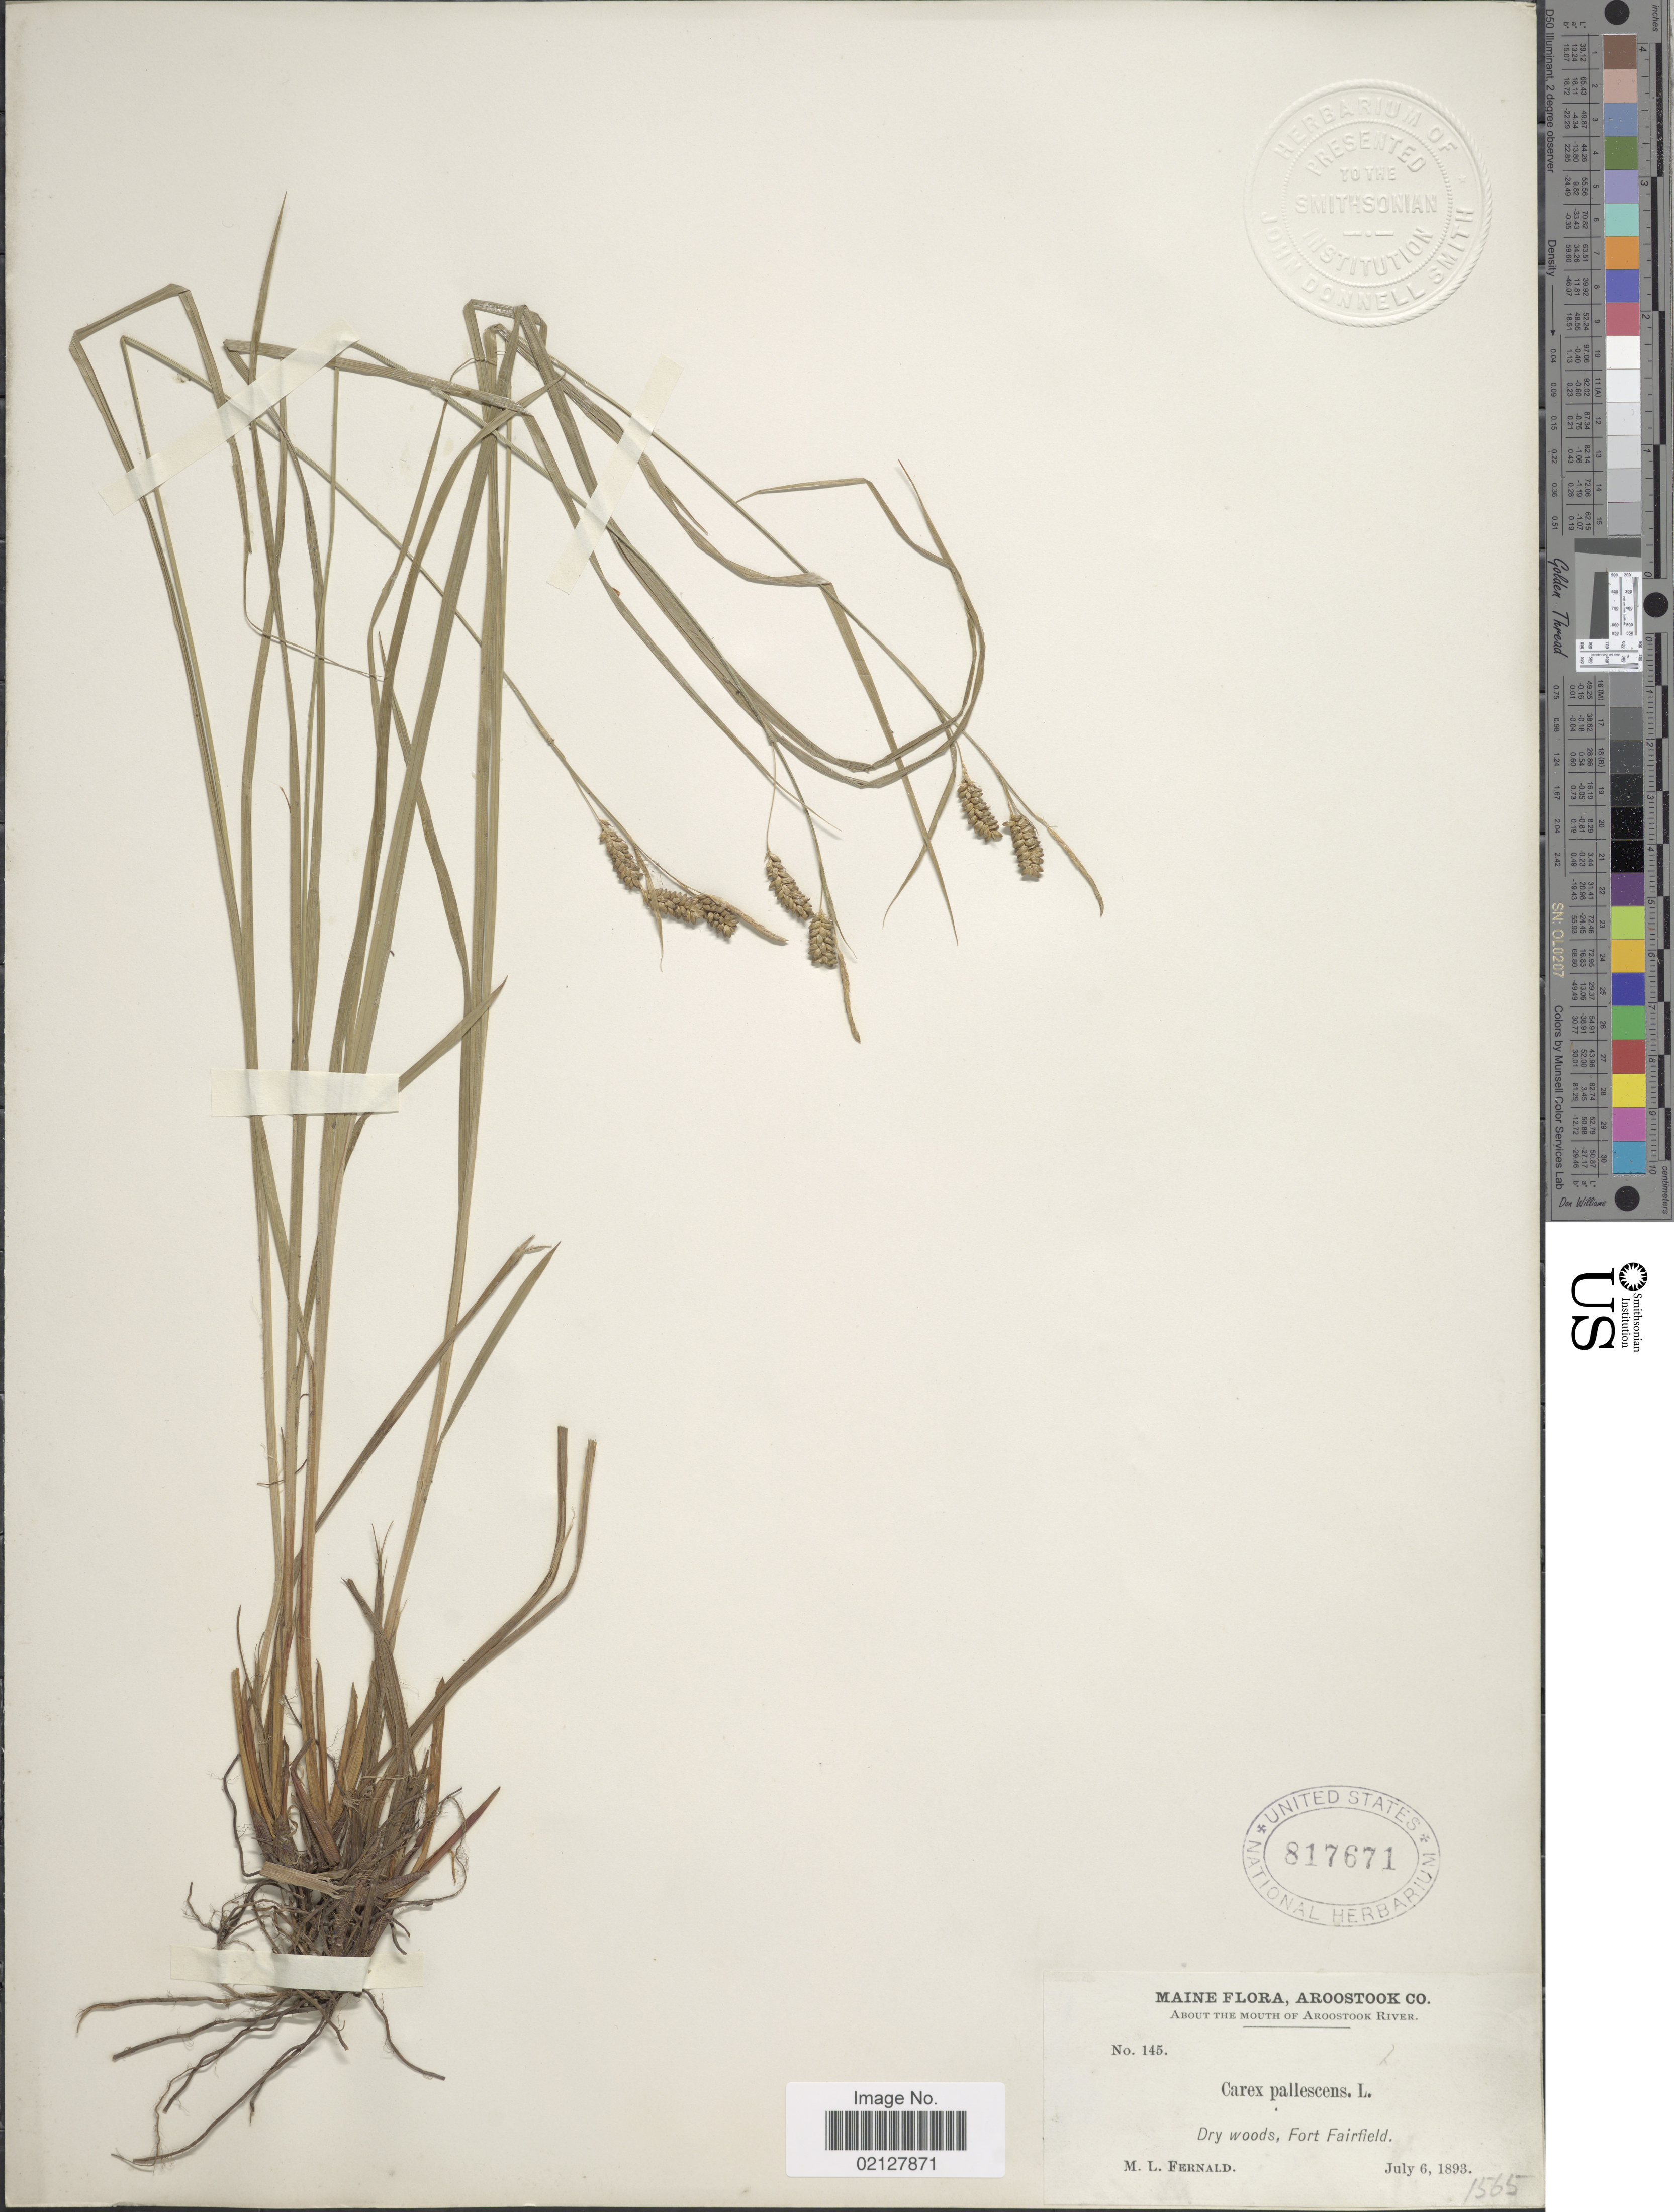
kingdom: Plantae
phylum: Tracheophyta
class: Liliopsida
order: Poales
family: Cyperaceae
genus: Carex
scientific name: Carex pallescens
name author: L.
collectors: M. L. Fernald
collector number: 145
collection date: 1893-07-06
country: United States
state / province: Maine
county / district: Aroostook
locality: about the mouth of Aroostook River. Fort Fairfield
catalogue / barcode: US 817671